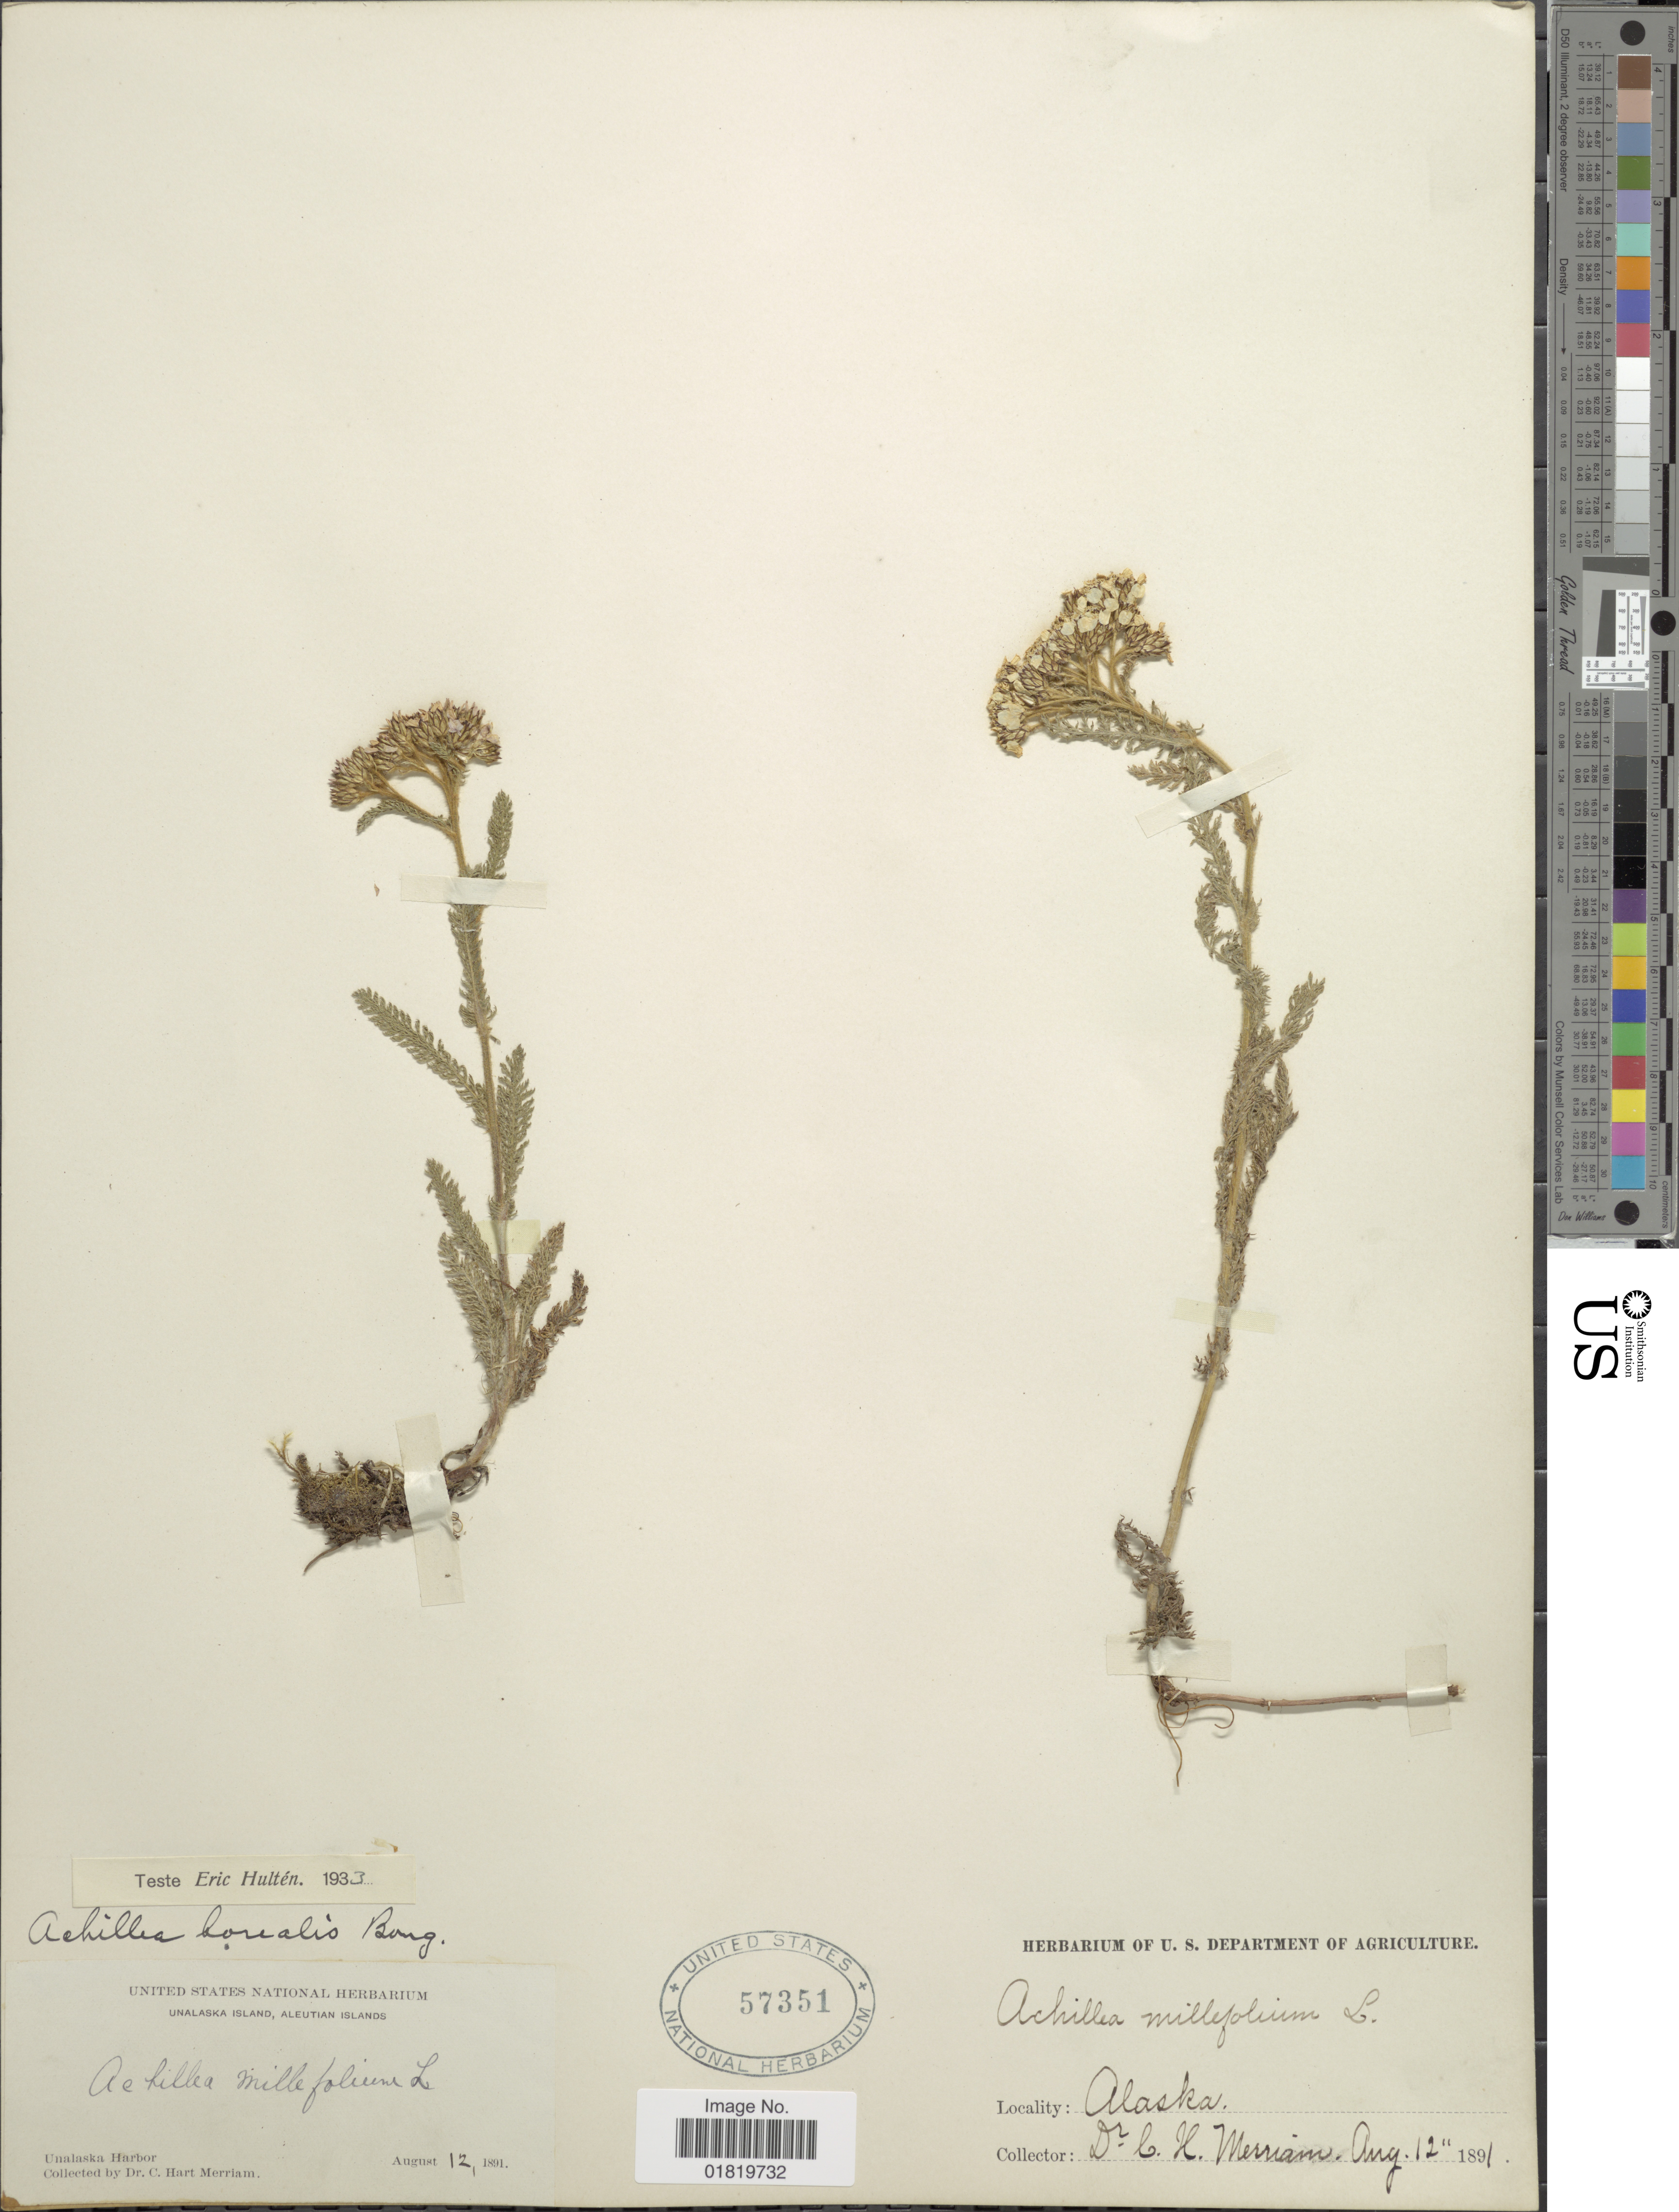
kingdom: Plantae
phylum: Tracheophyta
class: Magnoliopsida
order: Asterales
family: Asteraceae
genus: Achillea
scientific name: Achillea borealis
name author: Bong.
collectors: C. Merriam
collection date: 1891-08-12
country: United States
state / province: Alaska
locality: Unalaska Island, Aleutian Islands, Unalaska Harbor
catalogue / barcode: US 57351